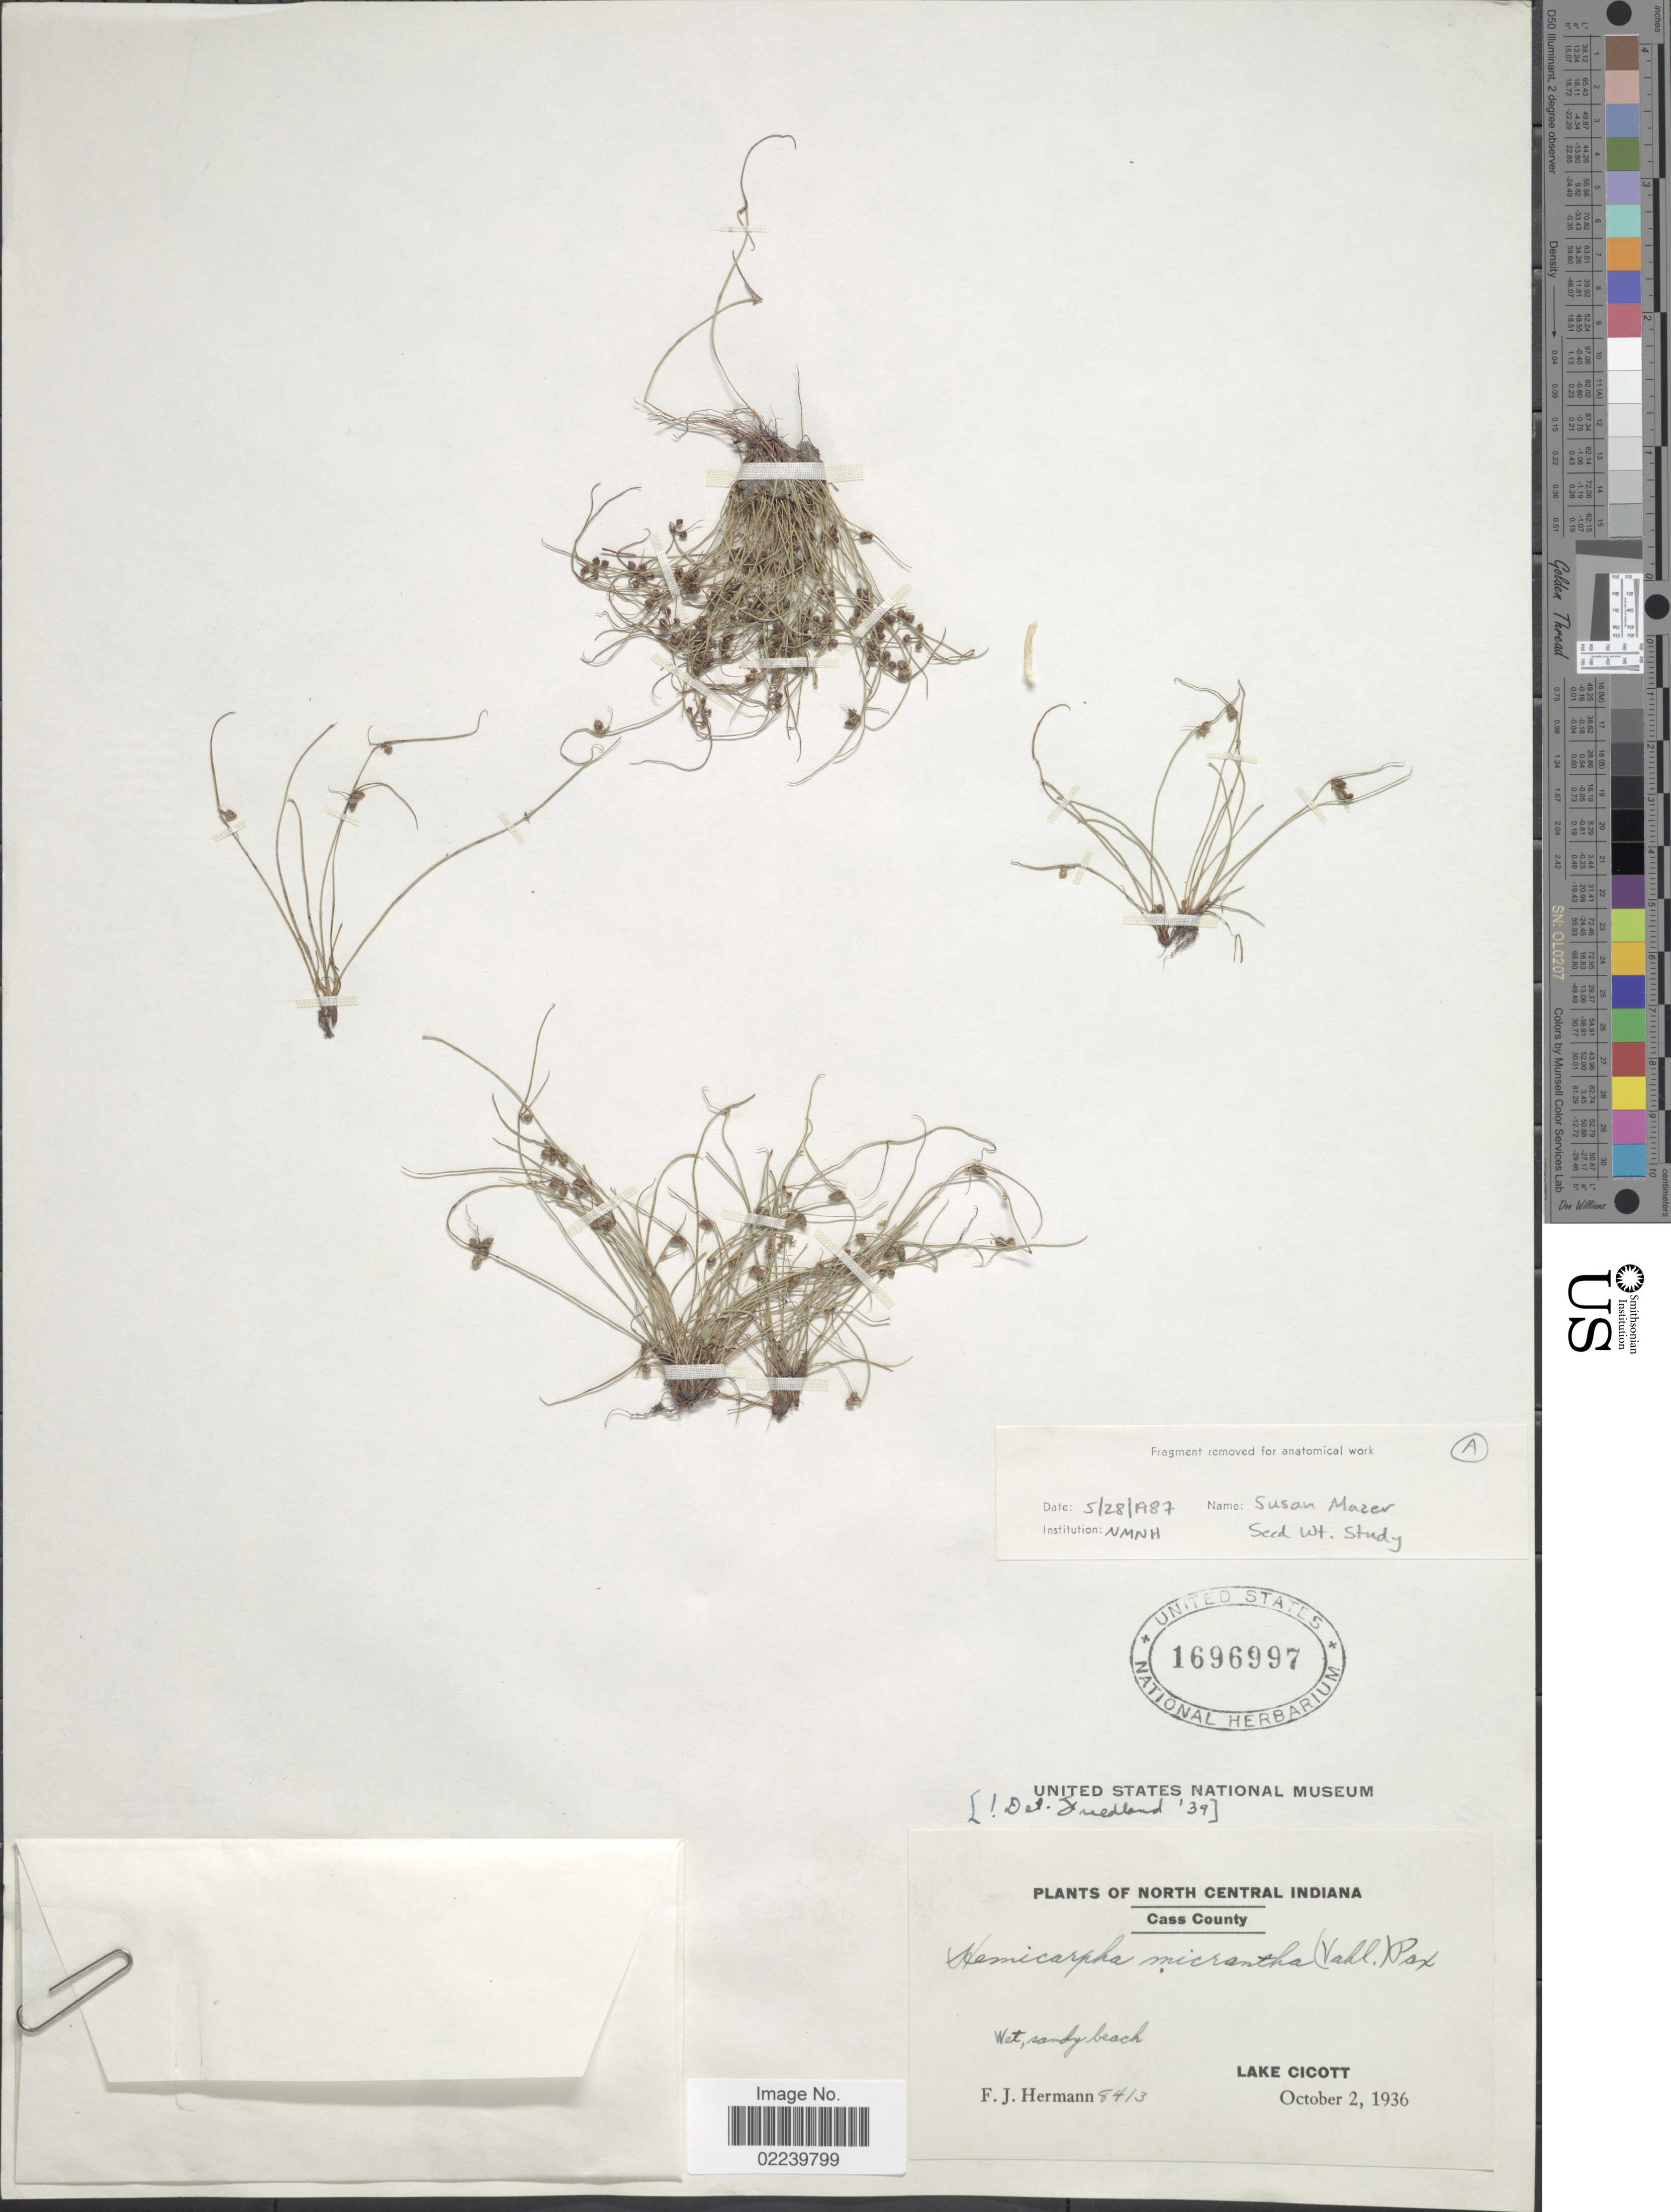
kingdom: Plantae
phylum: Tracheophyta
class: Liliopsida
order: Poales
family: Cyperaceae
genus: Cyperus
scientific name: Cyperus subsquarrosus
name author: (Muhl.) Bauters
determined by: Strong, M. T., (US), Smithsonian Institution - National Museum of Natural History (UNITED STATES)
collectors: F. J. Hermann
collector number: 8413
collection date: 1936-10-02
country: United States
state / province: Indiana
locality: North Central Indiana, Cass County, Lake Cicott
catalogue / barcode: US 1696997